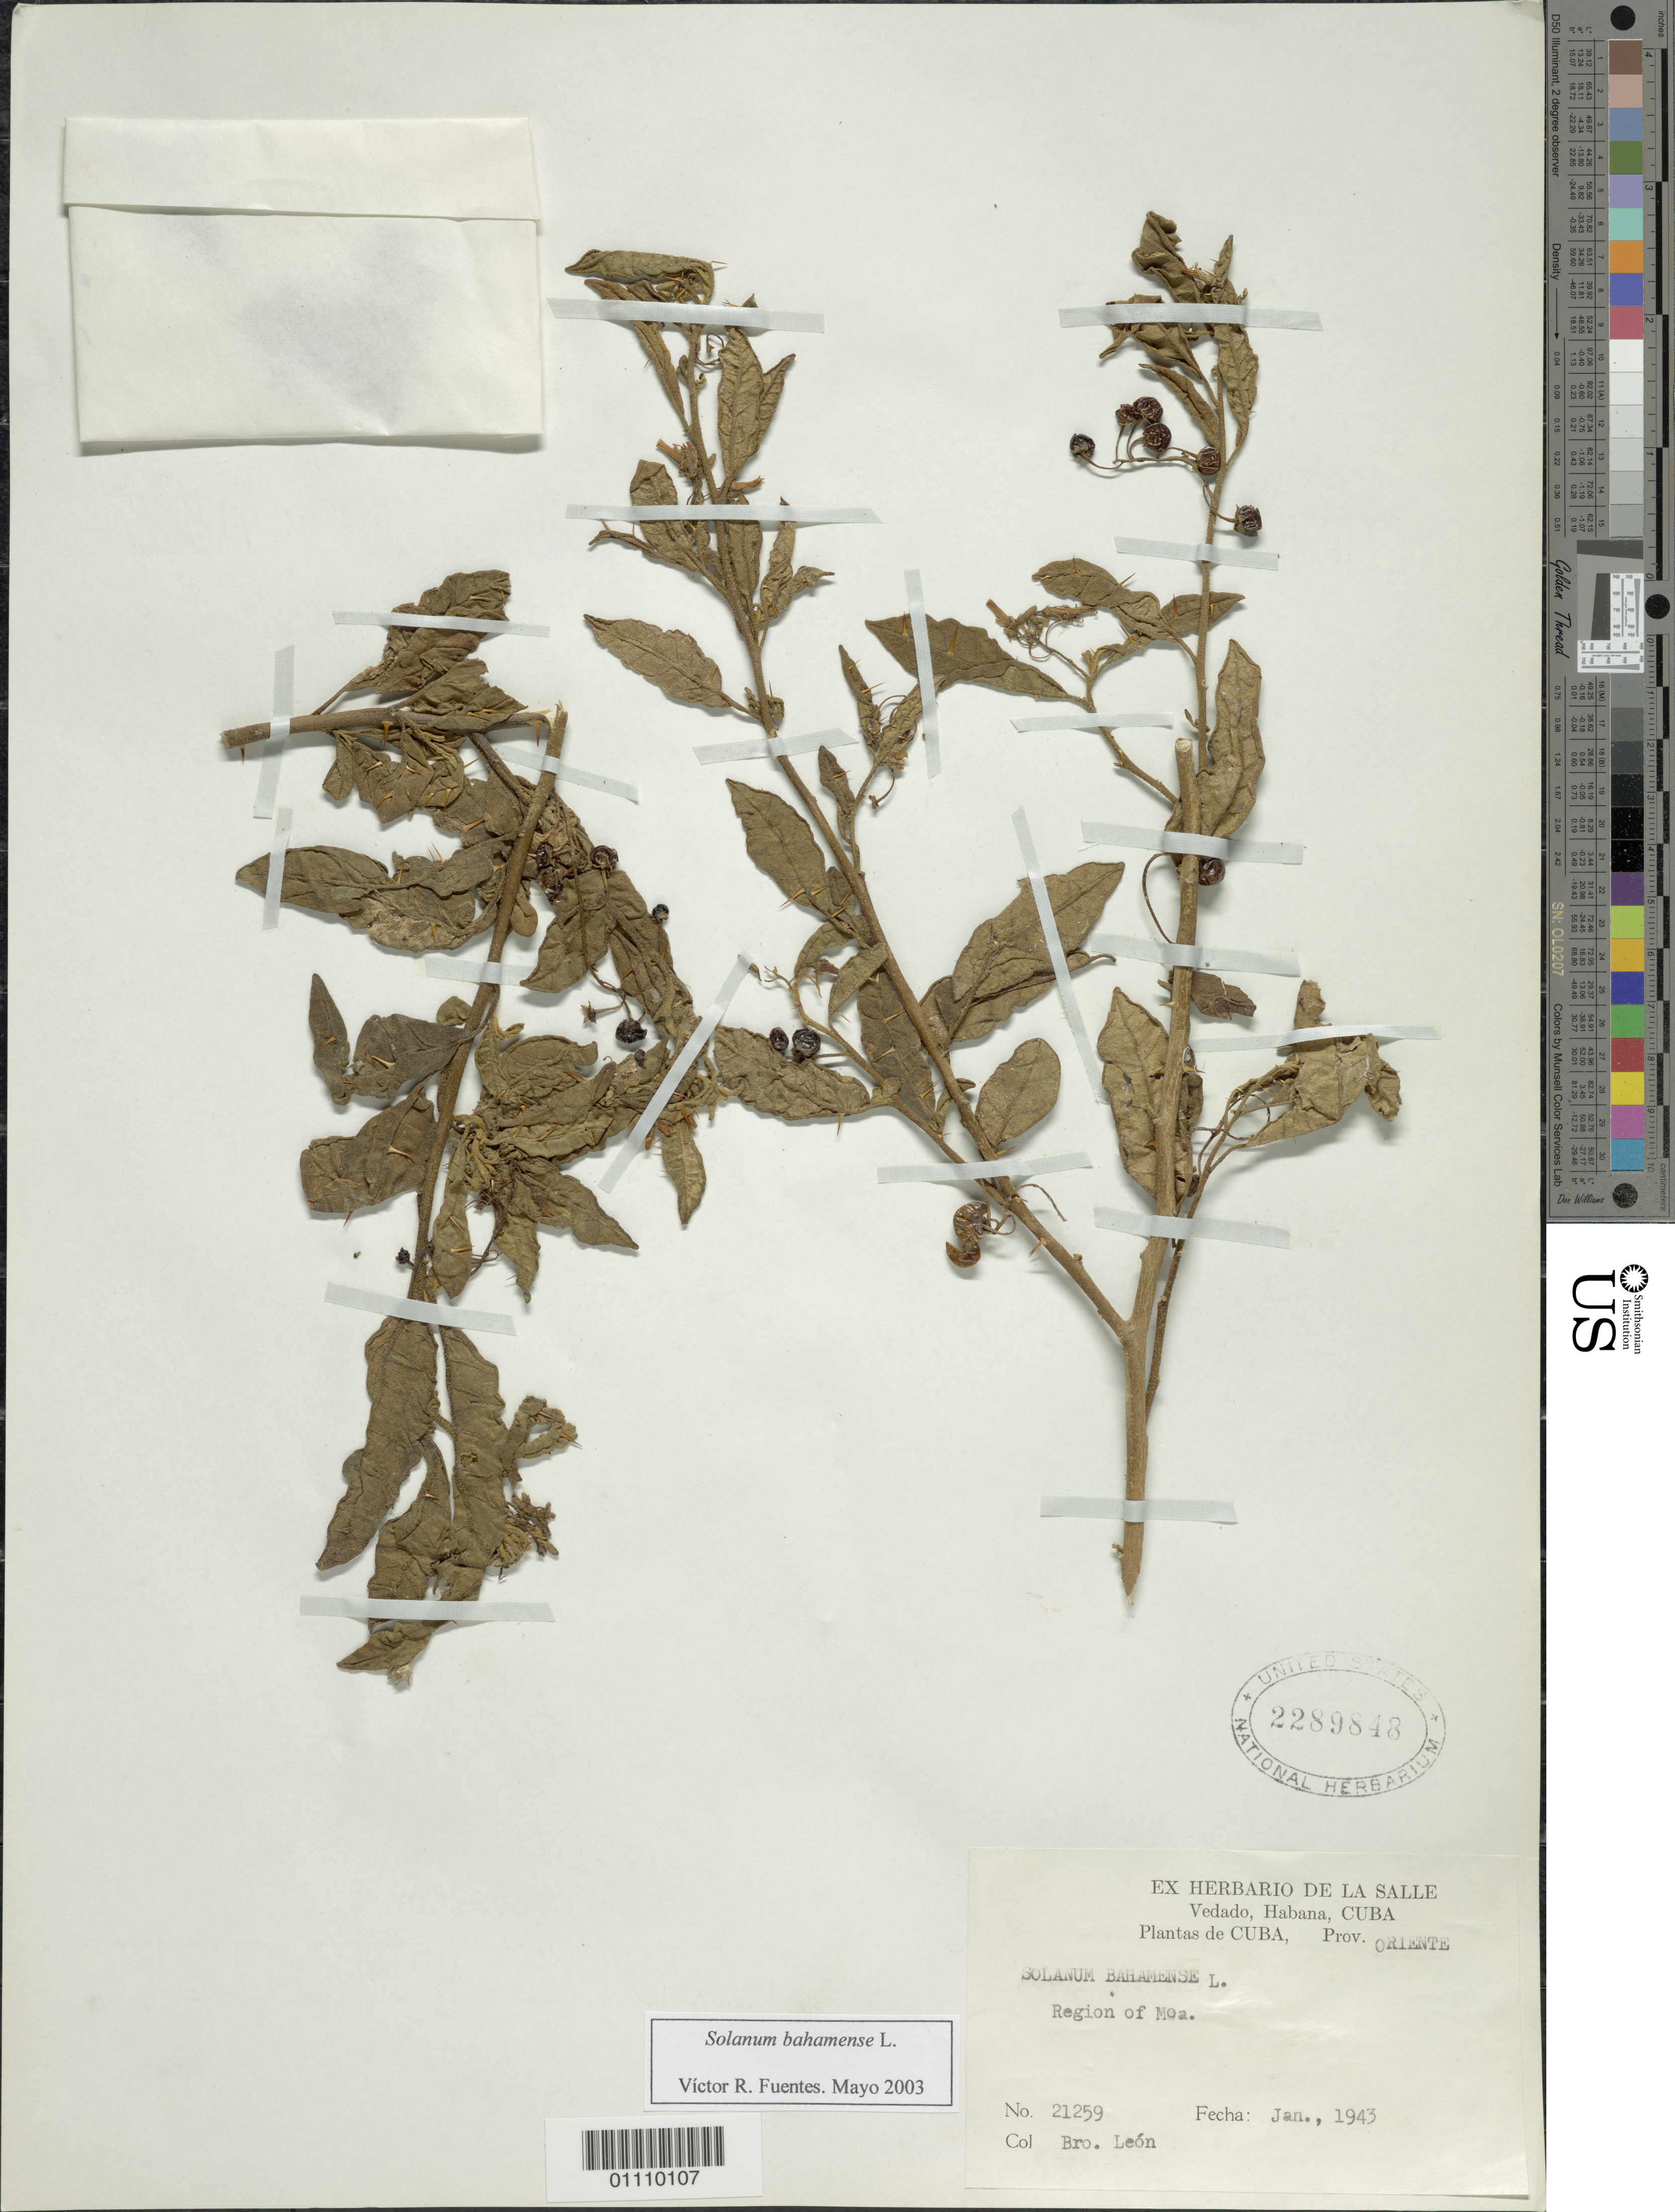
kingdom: Plantae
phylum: Tracheophyta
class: Magnoliopsida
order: Solanales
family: Solanaceae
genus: Solanum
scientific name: Solanum bahamense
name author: L.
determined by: Fuentes, V. R.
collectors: Bro. León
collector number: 21259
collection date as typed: Jan 1943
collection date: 1943-01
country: Cuba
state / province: Oriente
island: Cuba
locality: Mao region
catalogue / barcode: US 2289848